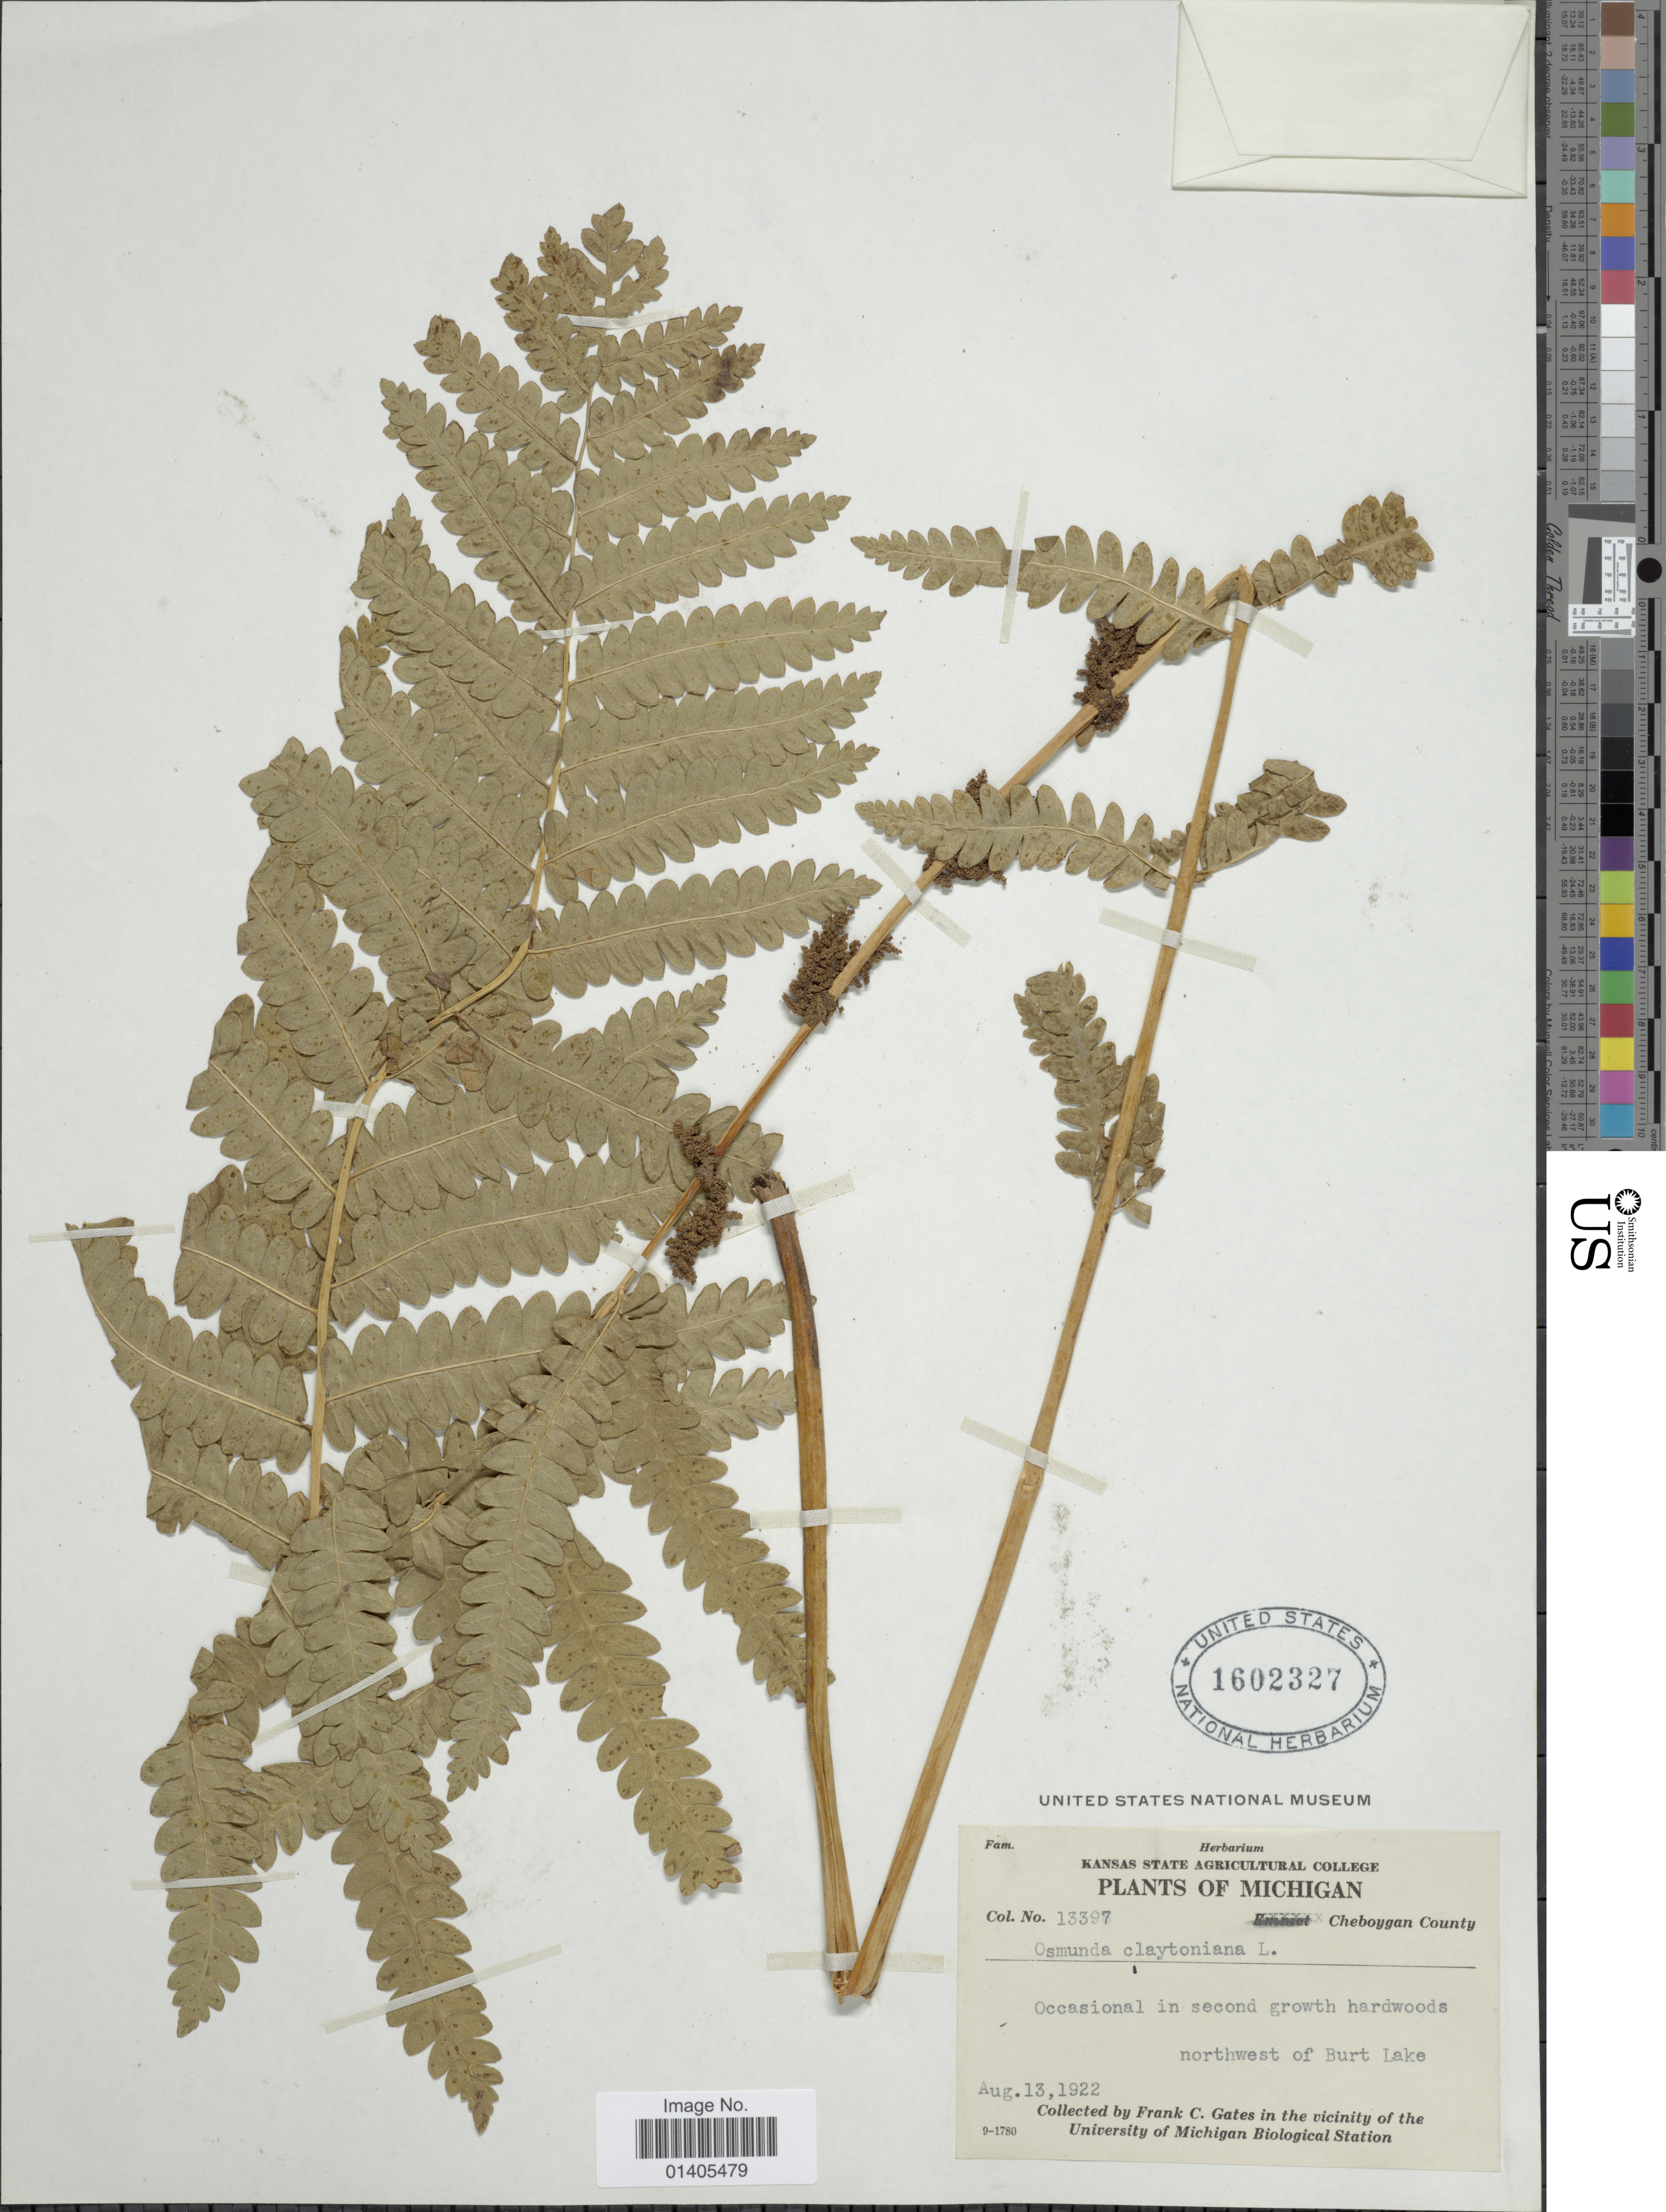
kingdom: Plantae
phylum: Tracheophyta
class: Polypodiopsida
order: Osmundales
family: Osmundaceae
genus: Osmunda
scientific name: Osmunda claytoniana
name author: (L.) Tagawa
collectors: F. C. Gates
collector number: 13397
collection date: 1922-08-13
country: United States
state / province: Michigan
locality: Cheboygan County, northwest of Burt Lake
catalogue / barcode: US 1602327